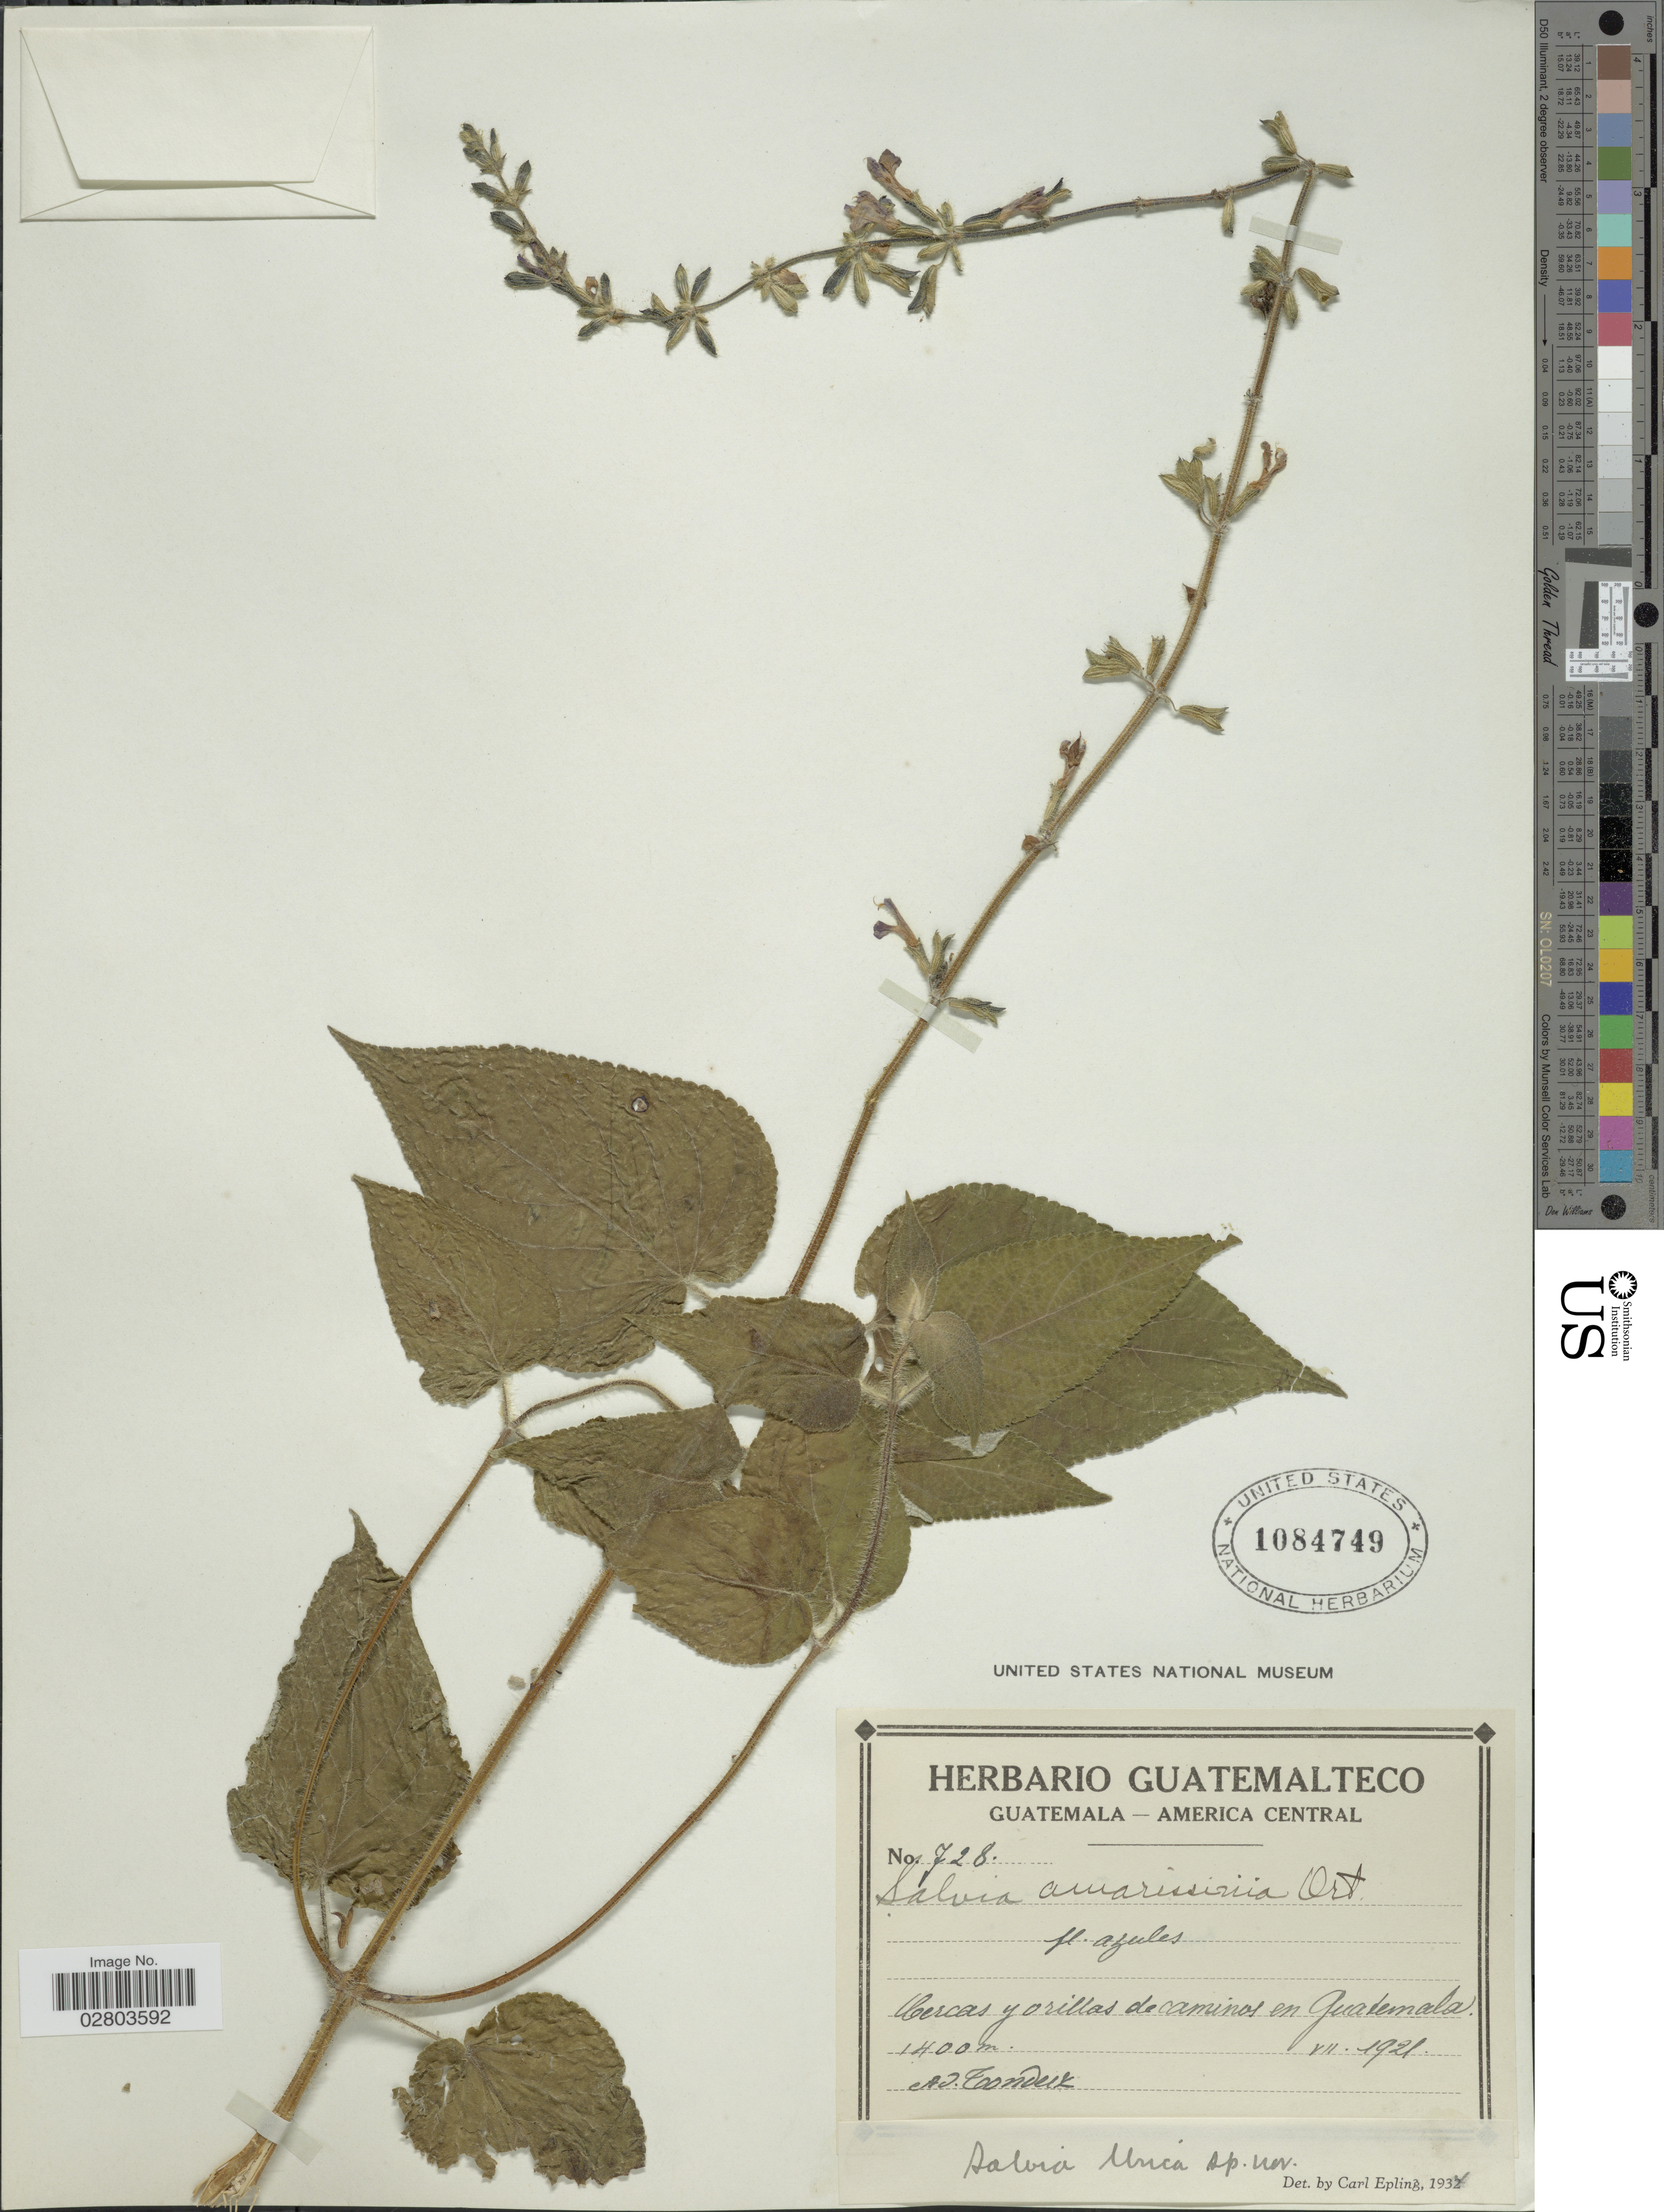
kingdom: Plantae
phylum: Tracheophyta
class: Magnoliopsida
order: Lamiales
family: Lamiaceae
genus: Salvia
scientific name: Salvia urica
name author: Epling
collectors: A. Tonduz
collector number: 728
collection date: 1921-07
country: Guatemala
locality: Cercas y orillas de caminos en Guatemala.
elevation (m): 1400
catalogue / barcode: US 1084749